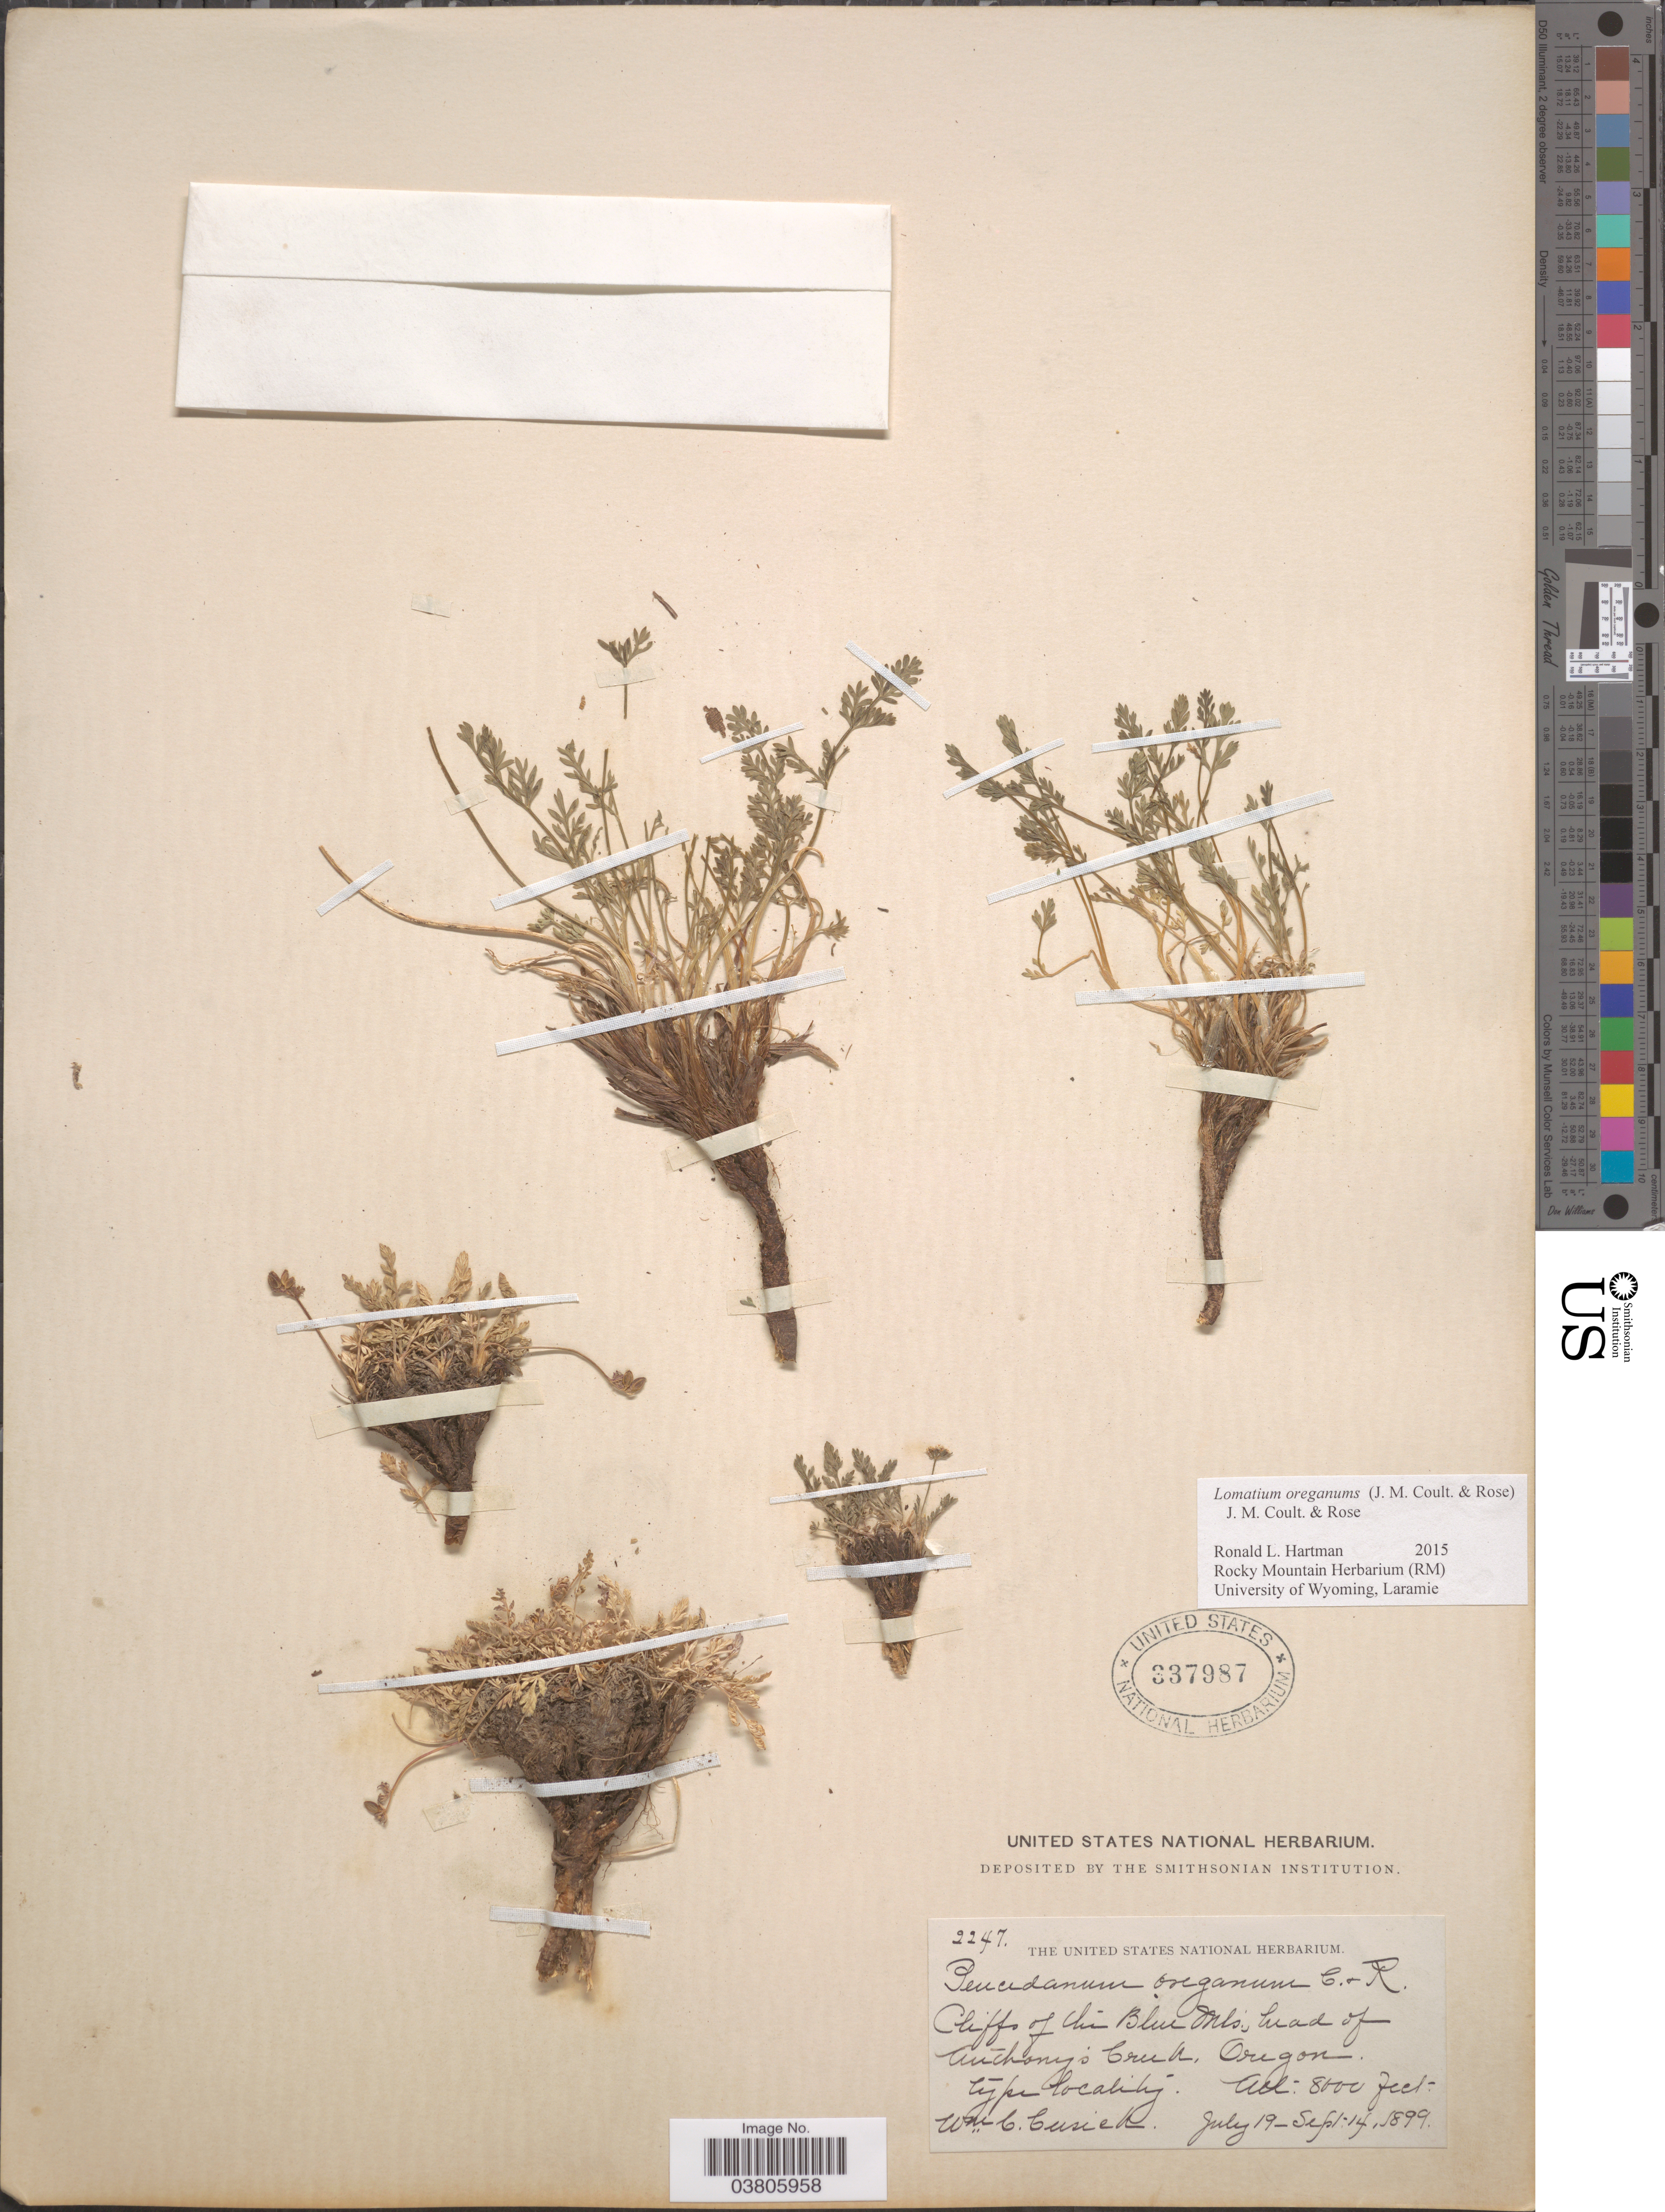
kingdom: Plantae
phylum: Tracheophyta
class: Magnoliopsida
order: Apiales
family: Apiaceae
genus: Lomatium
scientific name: Lomatium oreganum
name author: (J.M. Coult. & Rose) J.M. Coult. & Rose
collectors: W. C. Cusick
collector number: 2247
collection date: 1899-07-19/1899-09-14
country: United States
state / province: Oregon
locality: Cliffs of the Blue Mts., head of Anthony's Creek.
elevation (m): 2438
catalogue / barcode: US 337987